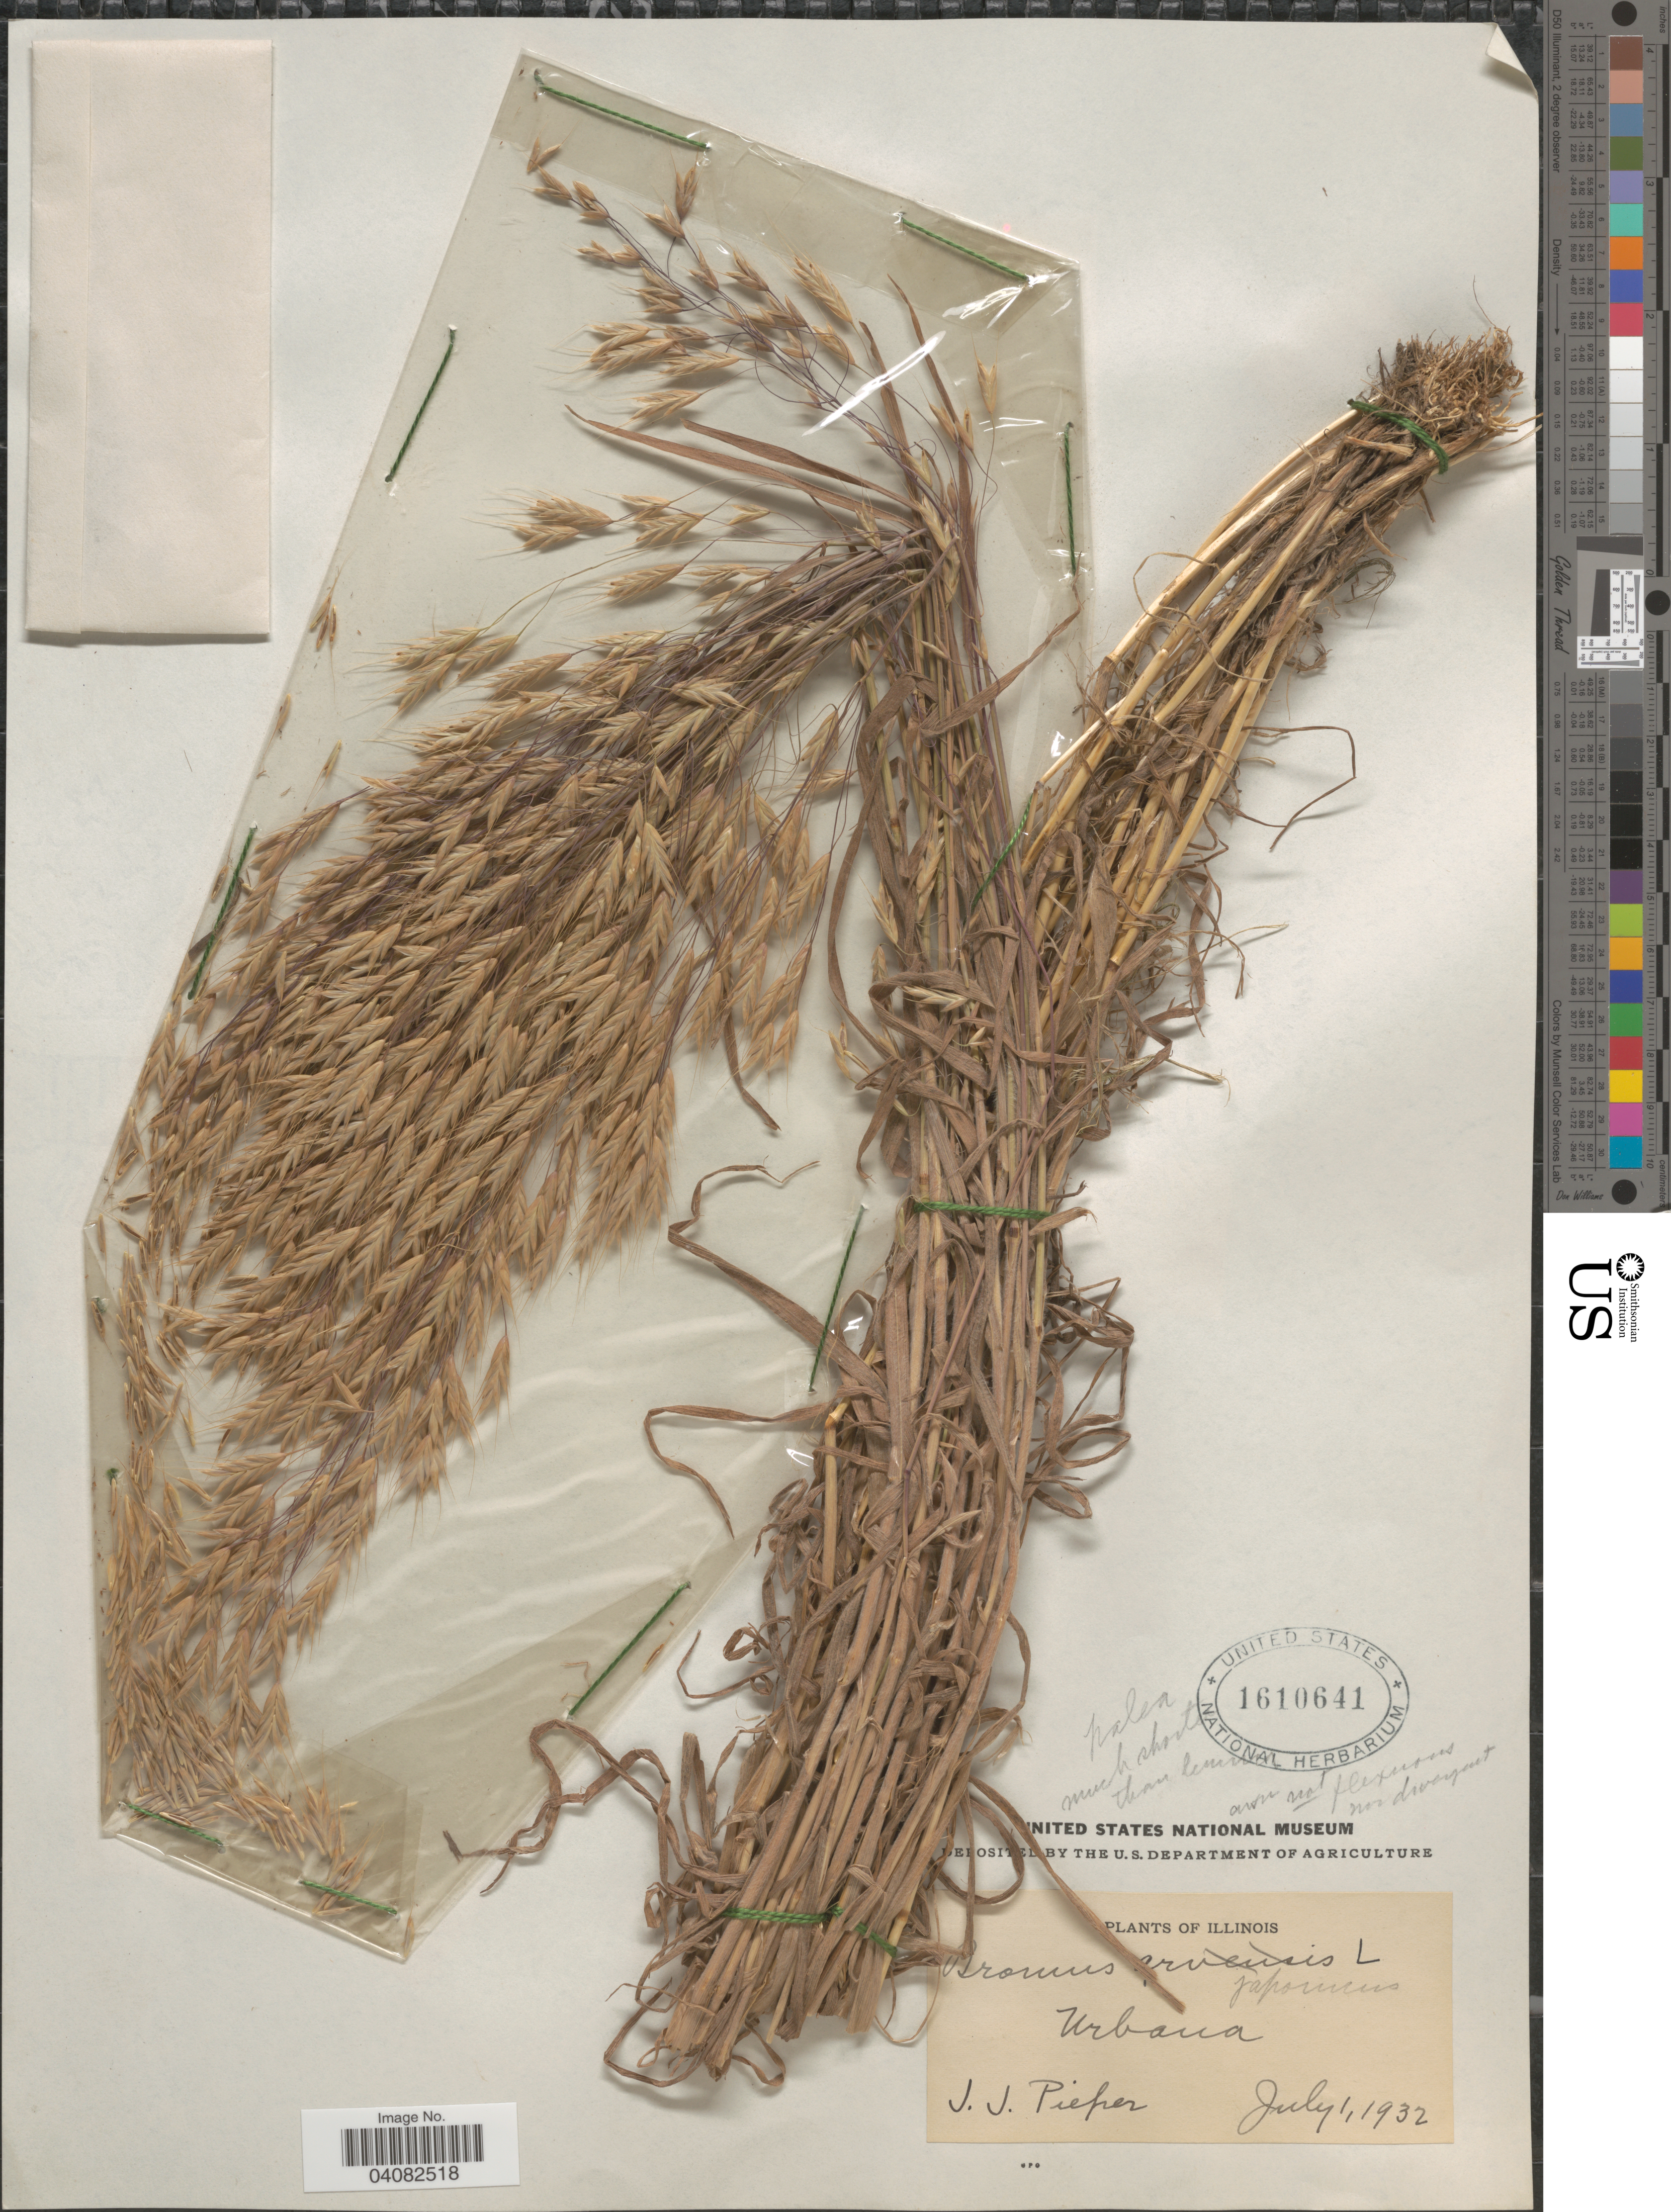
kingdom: Plantae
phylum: Tracheophyta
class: Liliopsida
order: Poales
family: Poaceae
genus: Bromus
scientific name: Bromus intermedius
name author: Gussone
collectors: J. Pieper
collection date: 1932-07-01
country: United States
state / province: Illinois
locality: Urbana.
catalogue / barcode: US 1610641